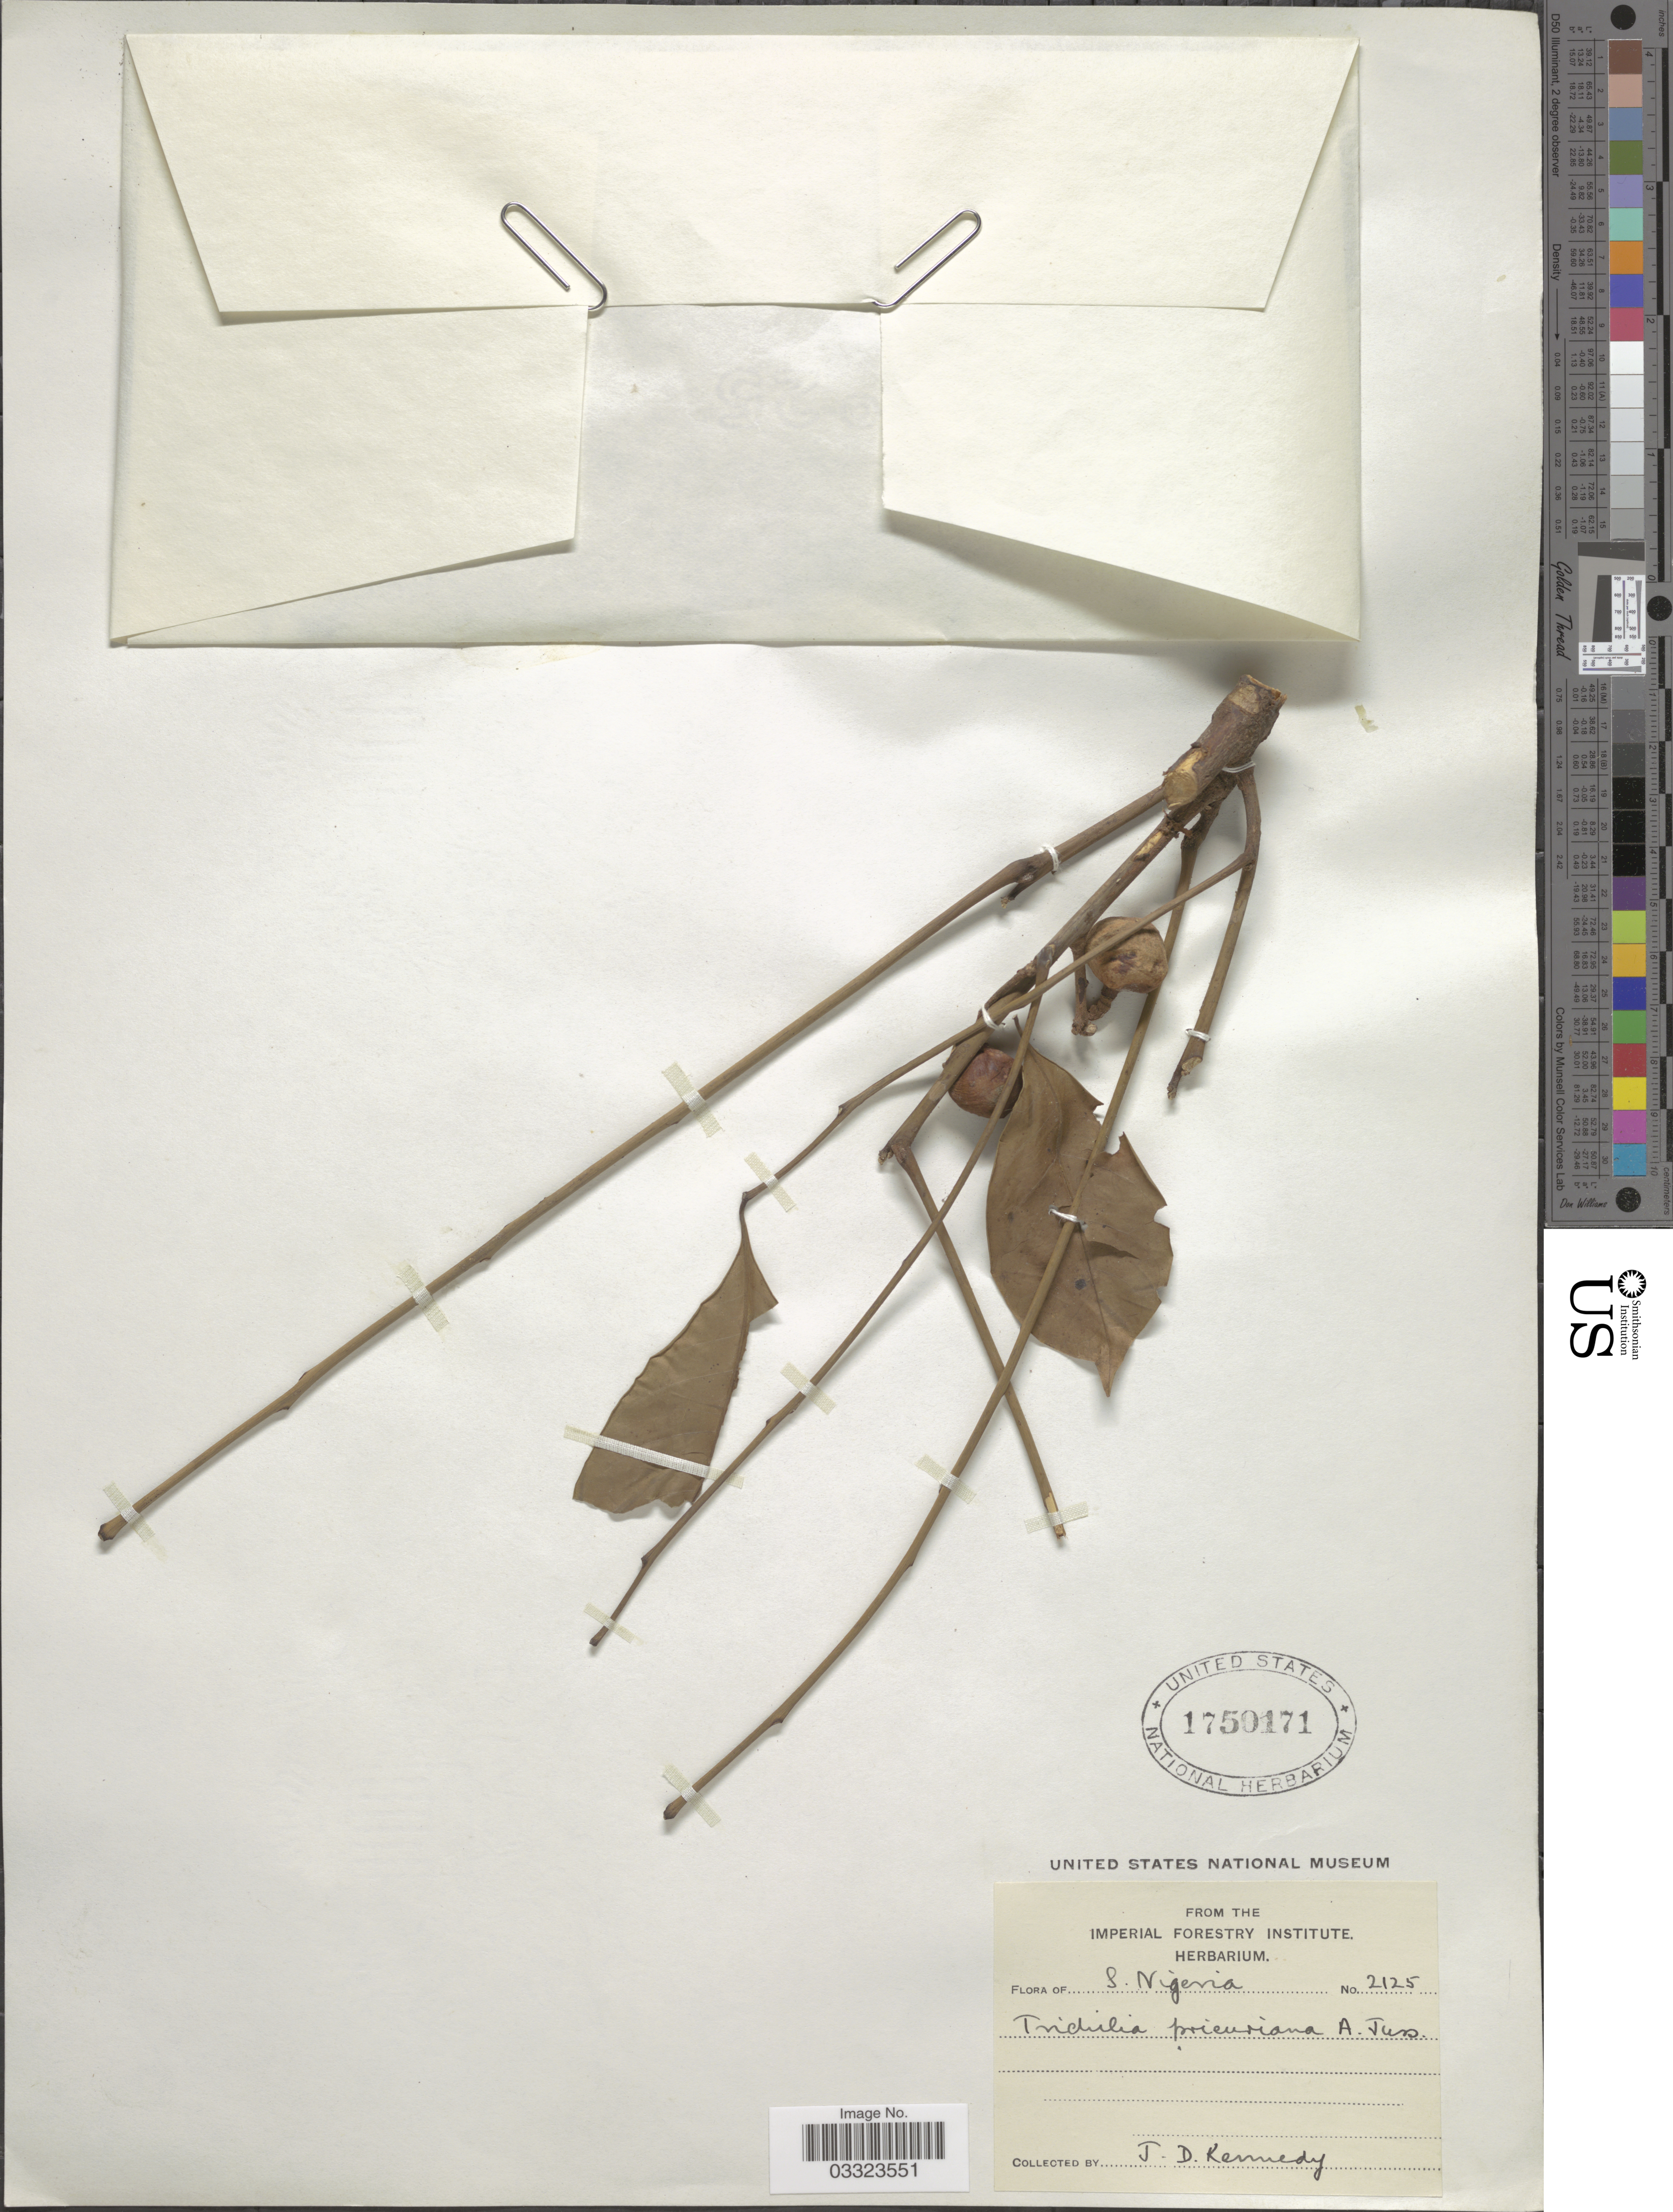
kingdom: Plantae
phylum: Tracheophyta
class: Magnoliopsida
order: Sapindales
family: Meliaceae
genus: Trichilia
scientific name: Trichilia prieureana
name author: A. Juss.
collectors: J. D. Kennedy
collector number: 2125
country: Nigeria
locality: S. Nigeria.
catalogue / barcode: US 1750171